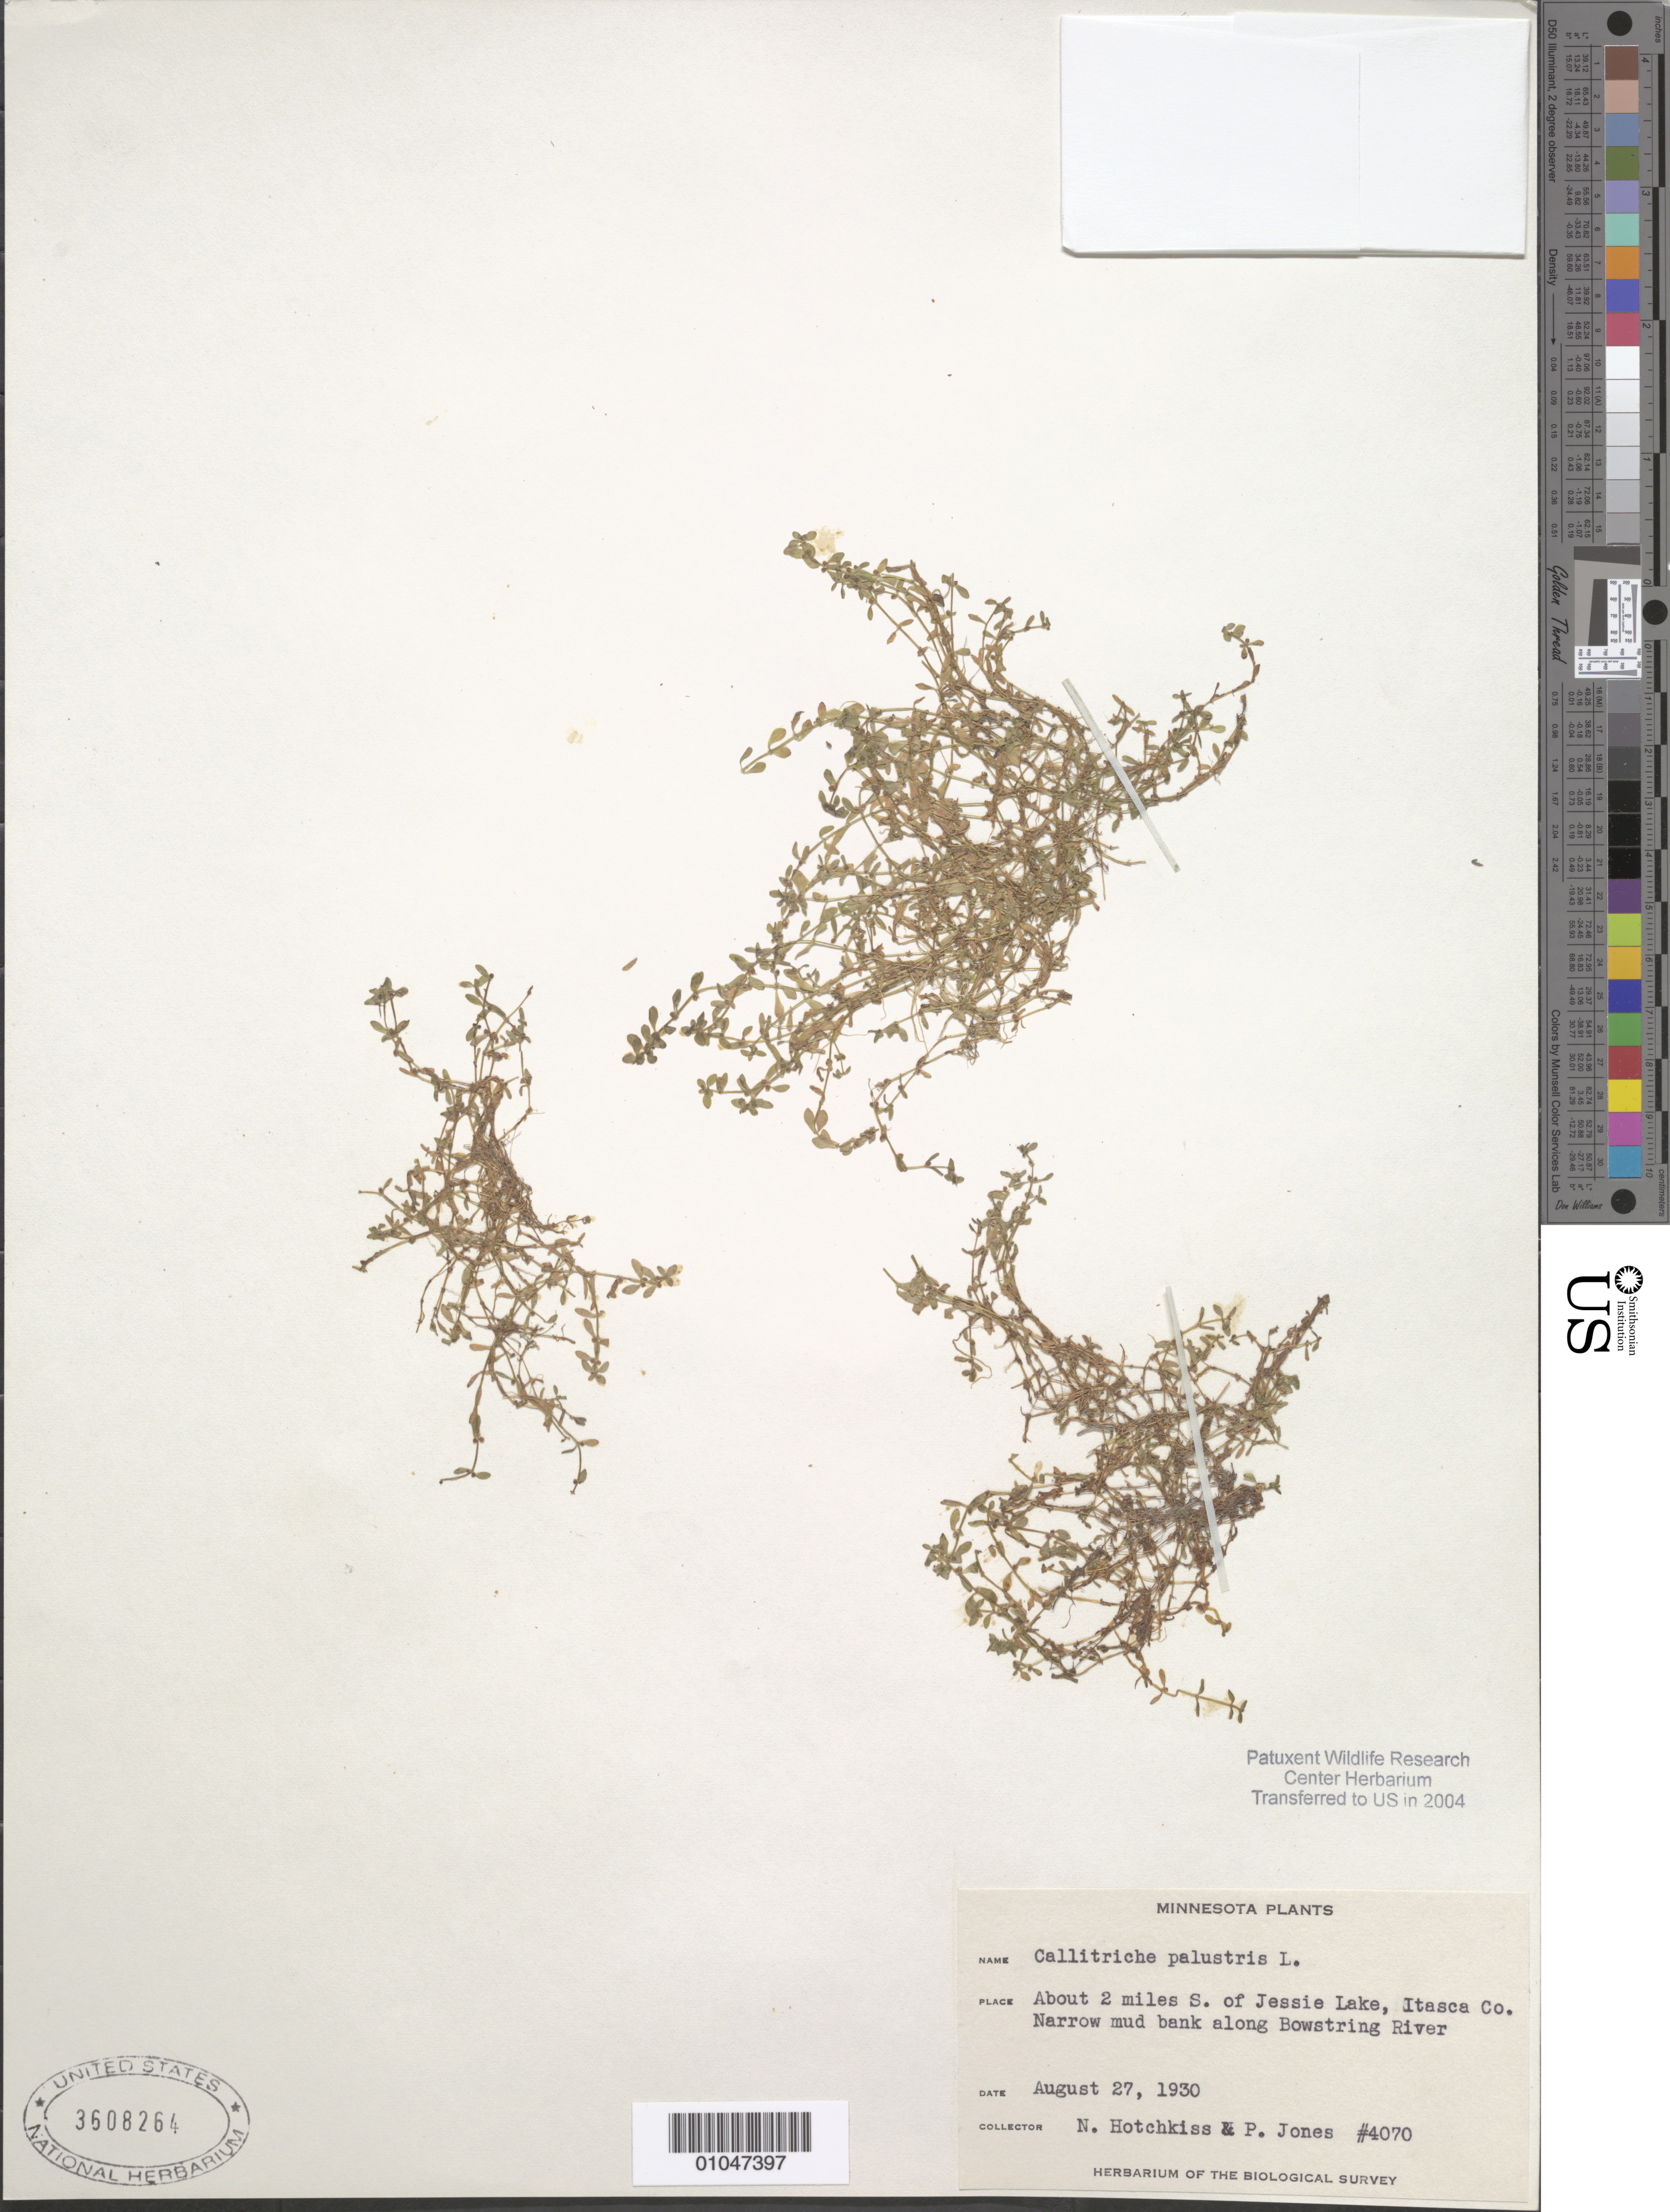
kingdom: Plantae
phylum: Tracheophyta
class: Magnoliopsida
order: Lamiales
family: Plantaginaceae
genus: Callitriche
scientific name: Callitriche palustris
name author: L.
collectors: N. Hotchkiss & P. Jones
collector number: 4070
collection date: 1930-08-27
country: United States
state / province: Minnesota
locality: Narrow mud bank along Bowstring River, about 2 miles south of Jessie Lake, Itasca County.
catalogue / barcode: US 3608264